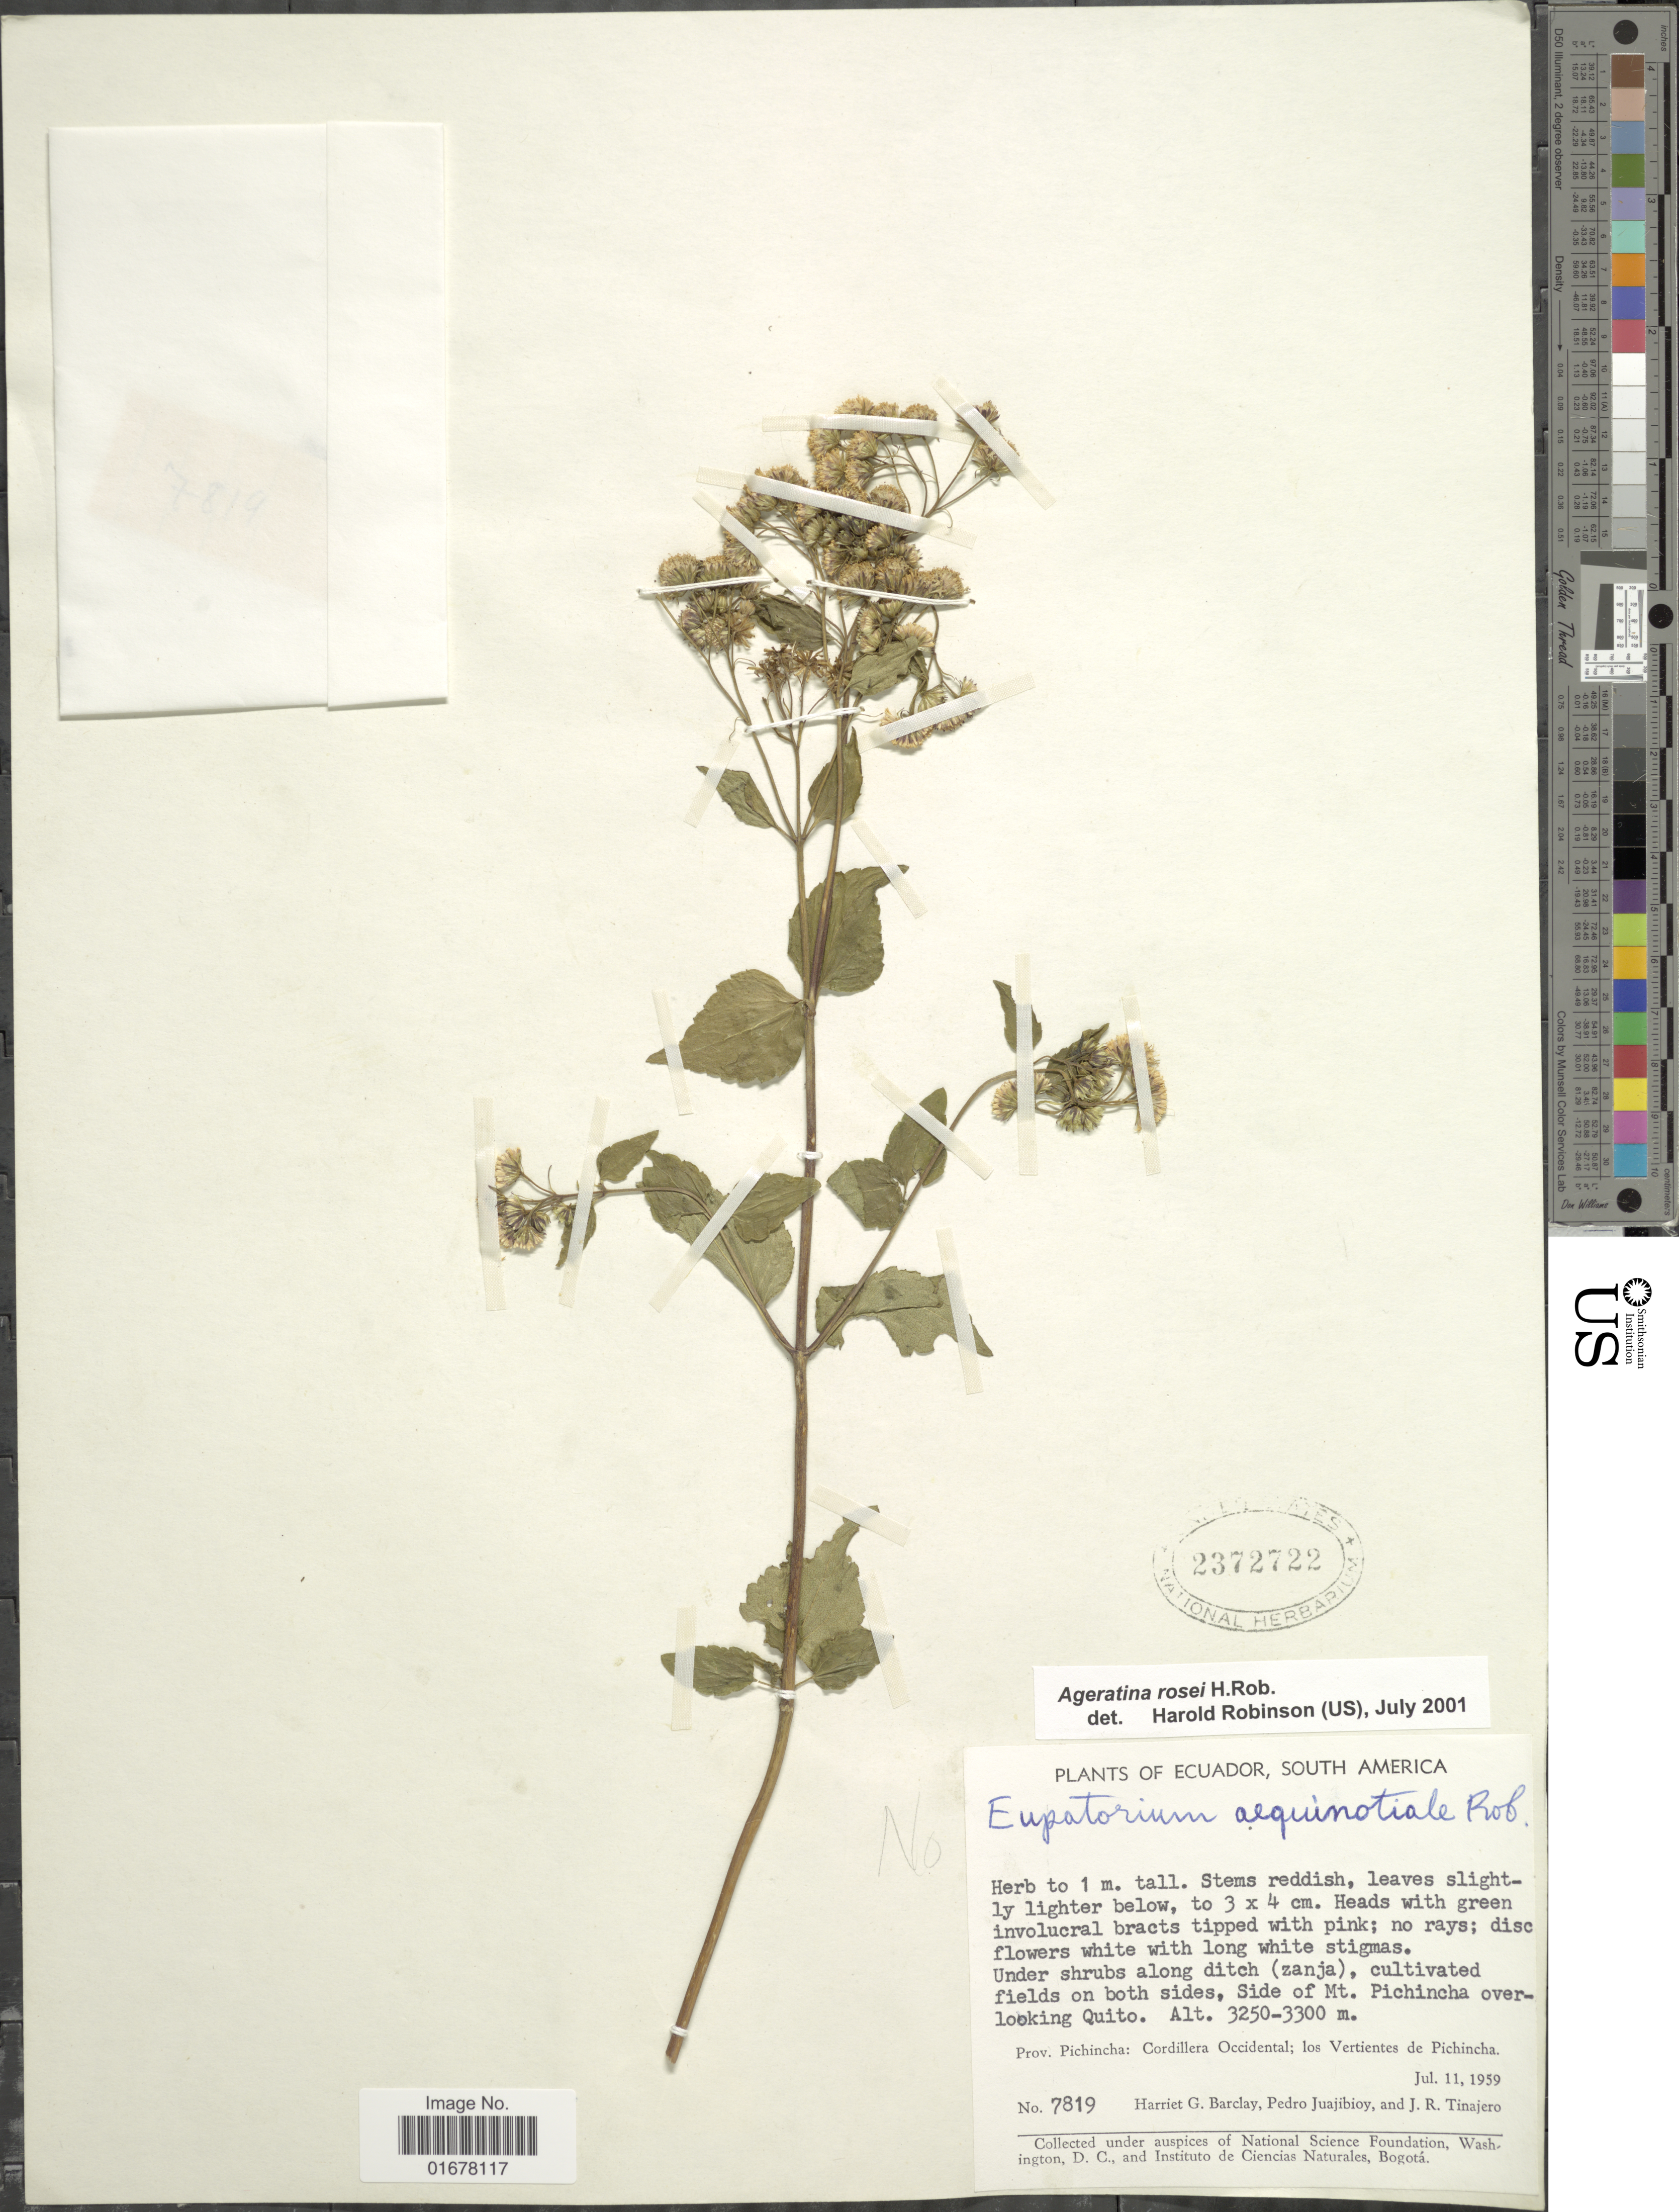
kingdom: Plantae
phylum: Tracheophyta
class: Magnoliopsida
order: Asterales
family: Asteraceae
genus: Ageratina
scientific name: Ageratina rosei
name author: H. Rob.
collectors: H. G. Barclay, P. Juajibioy & J. Tinajero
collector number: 7819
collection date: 1959-07-11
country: Ecuador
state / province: Pichincha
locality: Prov. Pichincha: Cordillera Occidental; los Vertientes de Pichincha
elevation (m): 3250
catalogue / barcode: US 2372722